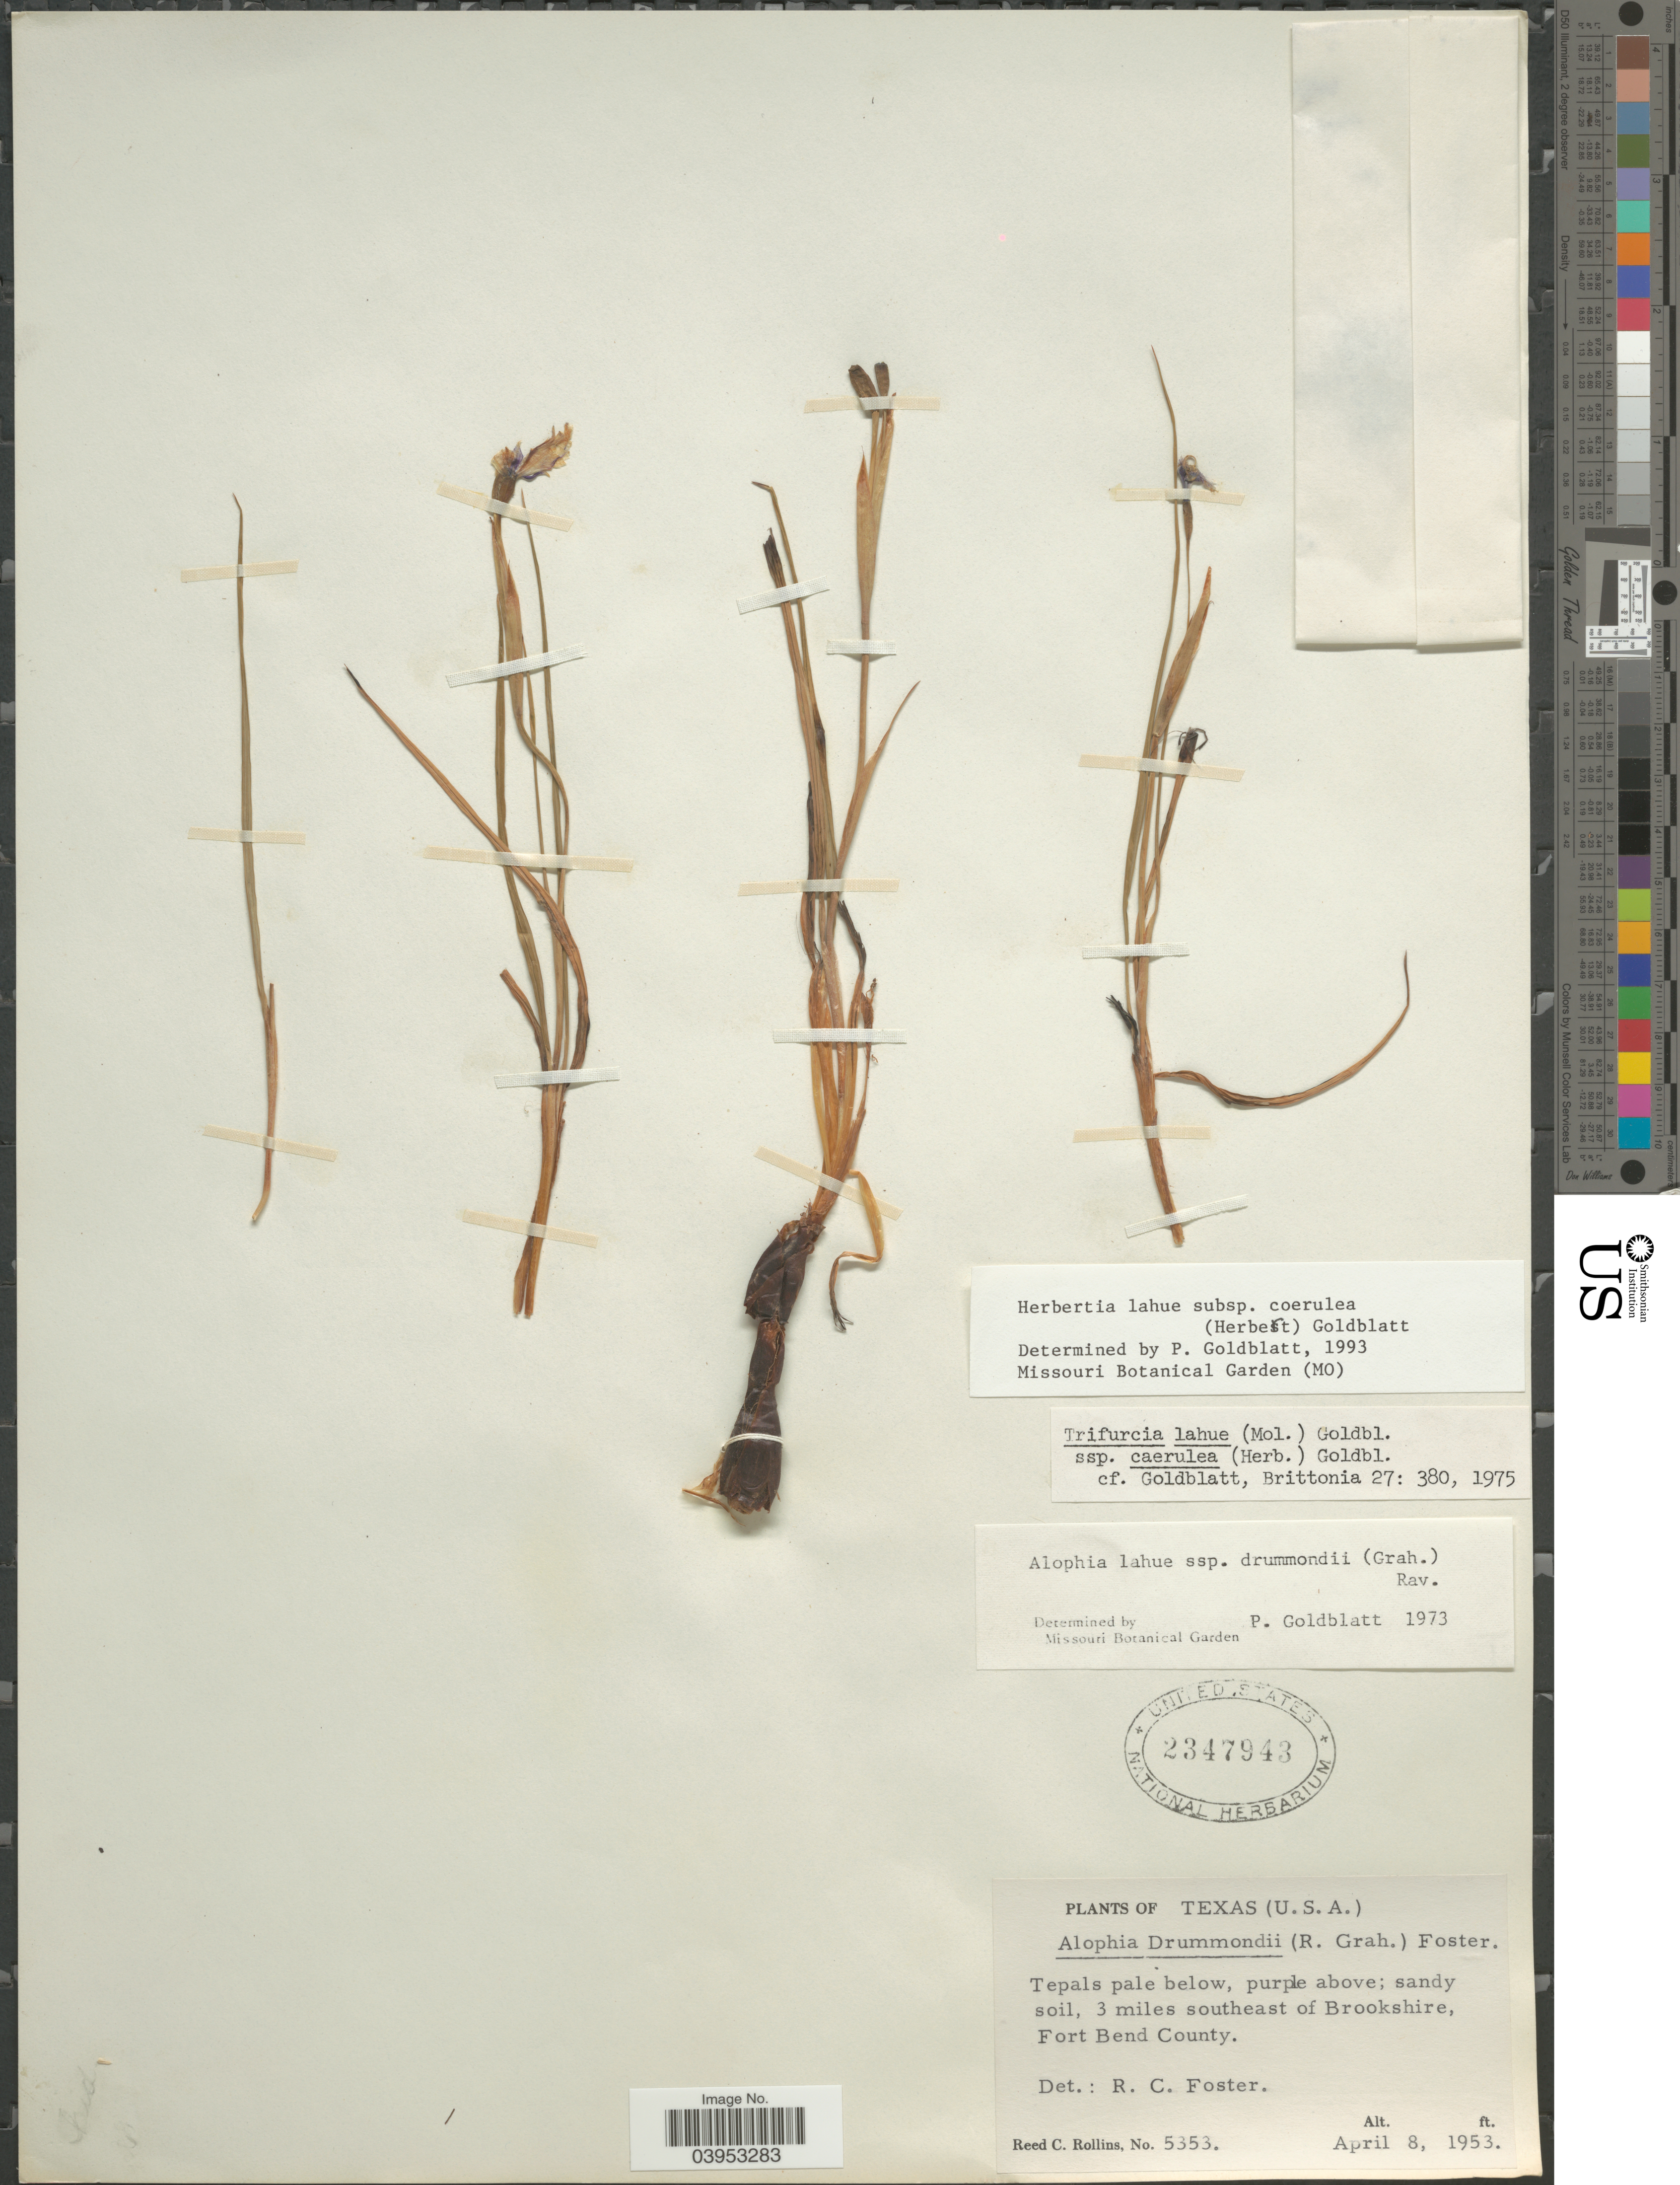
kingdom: Plantae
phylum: Tracheophyta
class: Liliopsida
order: Asparagales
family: Iridaceae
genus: Herbertia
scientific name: Herbertia lahue subsp. caerulea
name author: (Herb.) Goldblatt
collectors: R. C. Rollins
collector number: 5353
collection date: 1953-04-08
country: United States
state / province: Texas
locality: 3 miles southeast of Brookshire, Fort Bend County.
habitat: sandy soil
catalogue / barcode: US 2347943